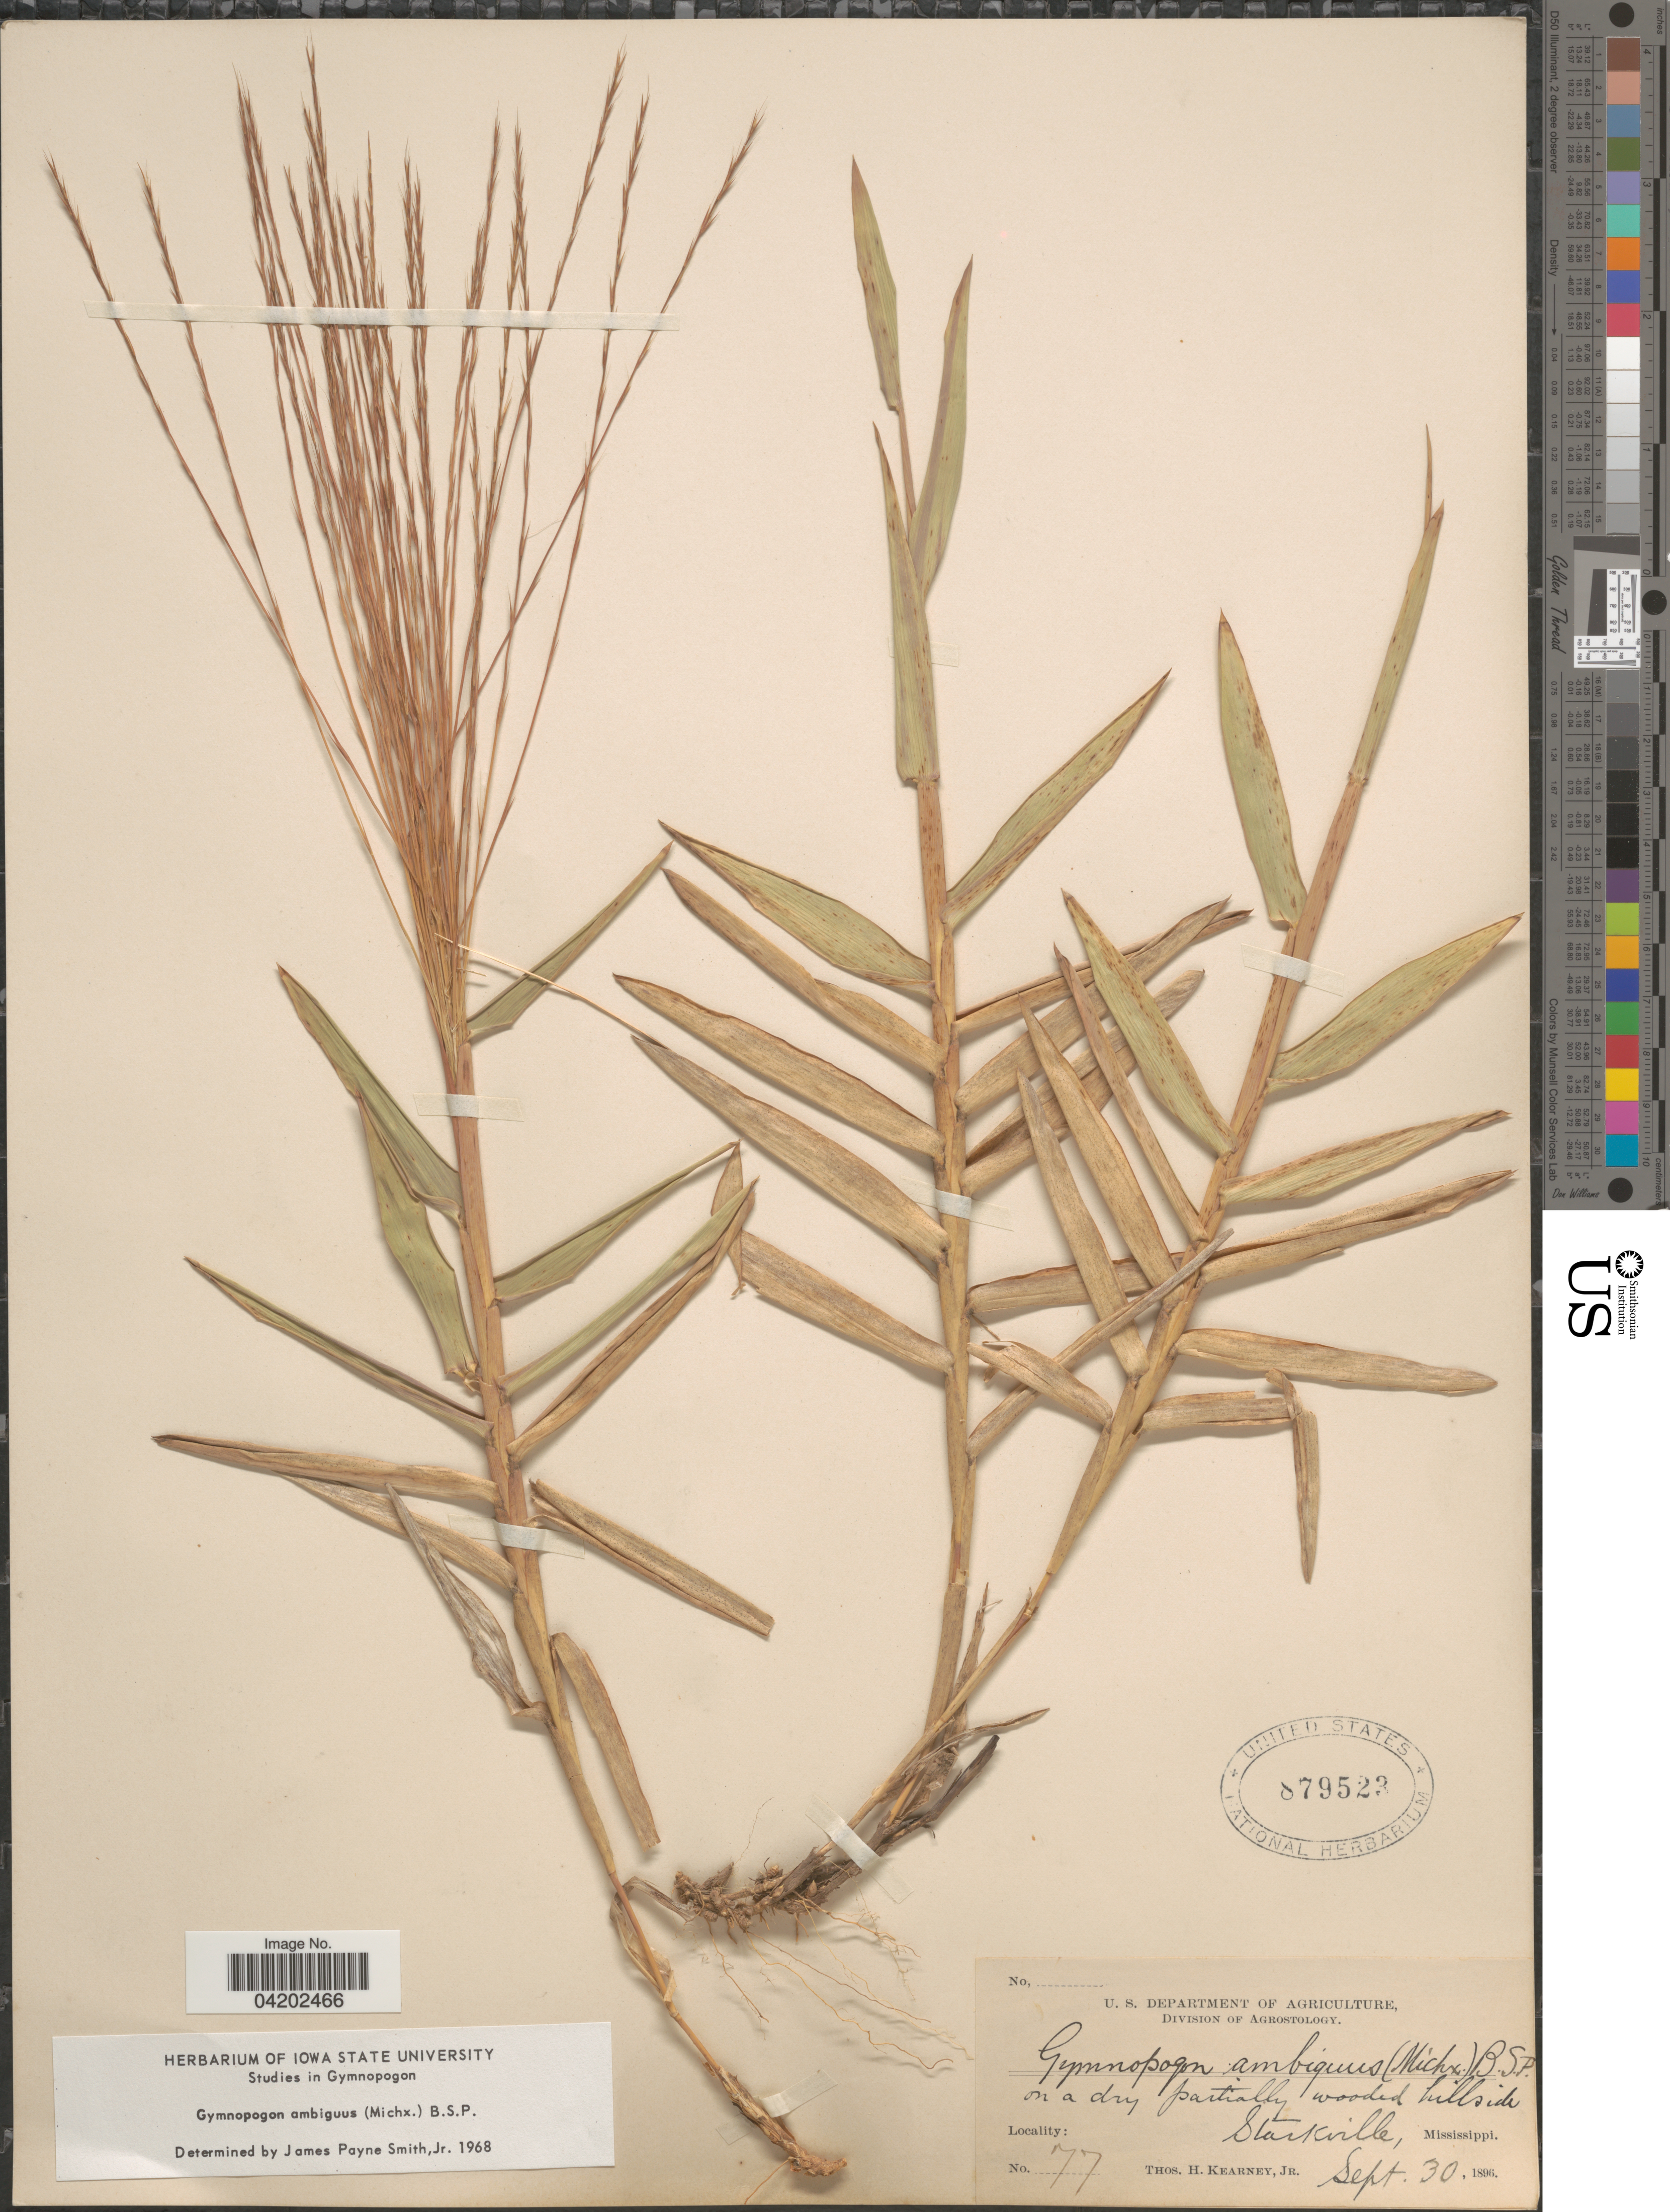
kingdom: Plantae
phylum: Tracheophyta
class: Liliopsida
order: Poales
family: Poaceae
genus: Gymnopogon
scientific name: Gymnopogon ambiguus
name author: (Michx.) Britton, Stearns & Poggenb.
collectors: T. H. Kearney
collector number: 77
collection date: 1896-09-30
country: United States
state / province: Mississippi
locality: Starkville.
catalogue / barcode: US 879523